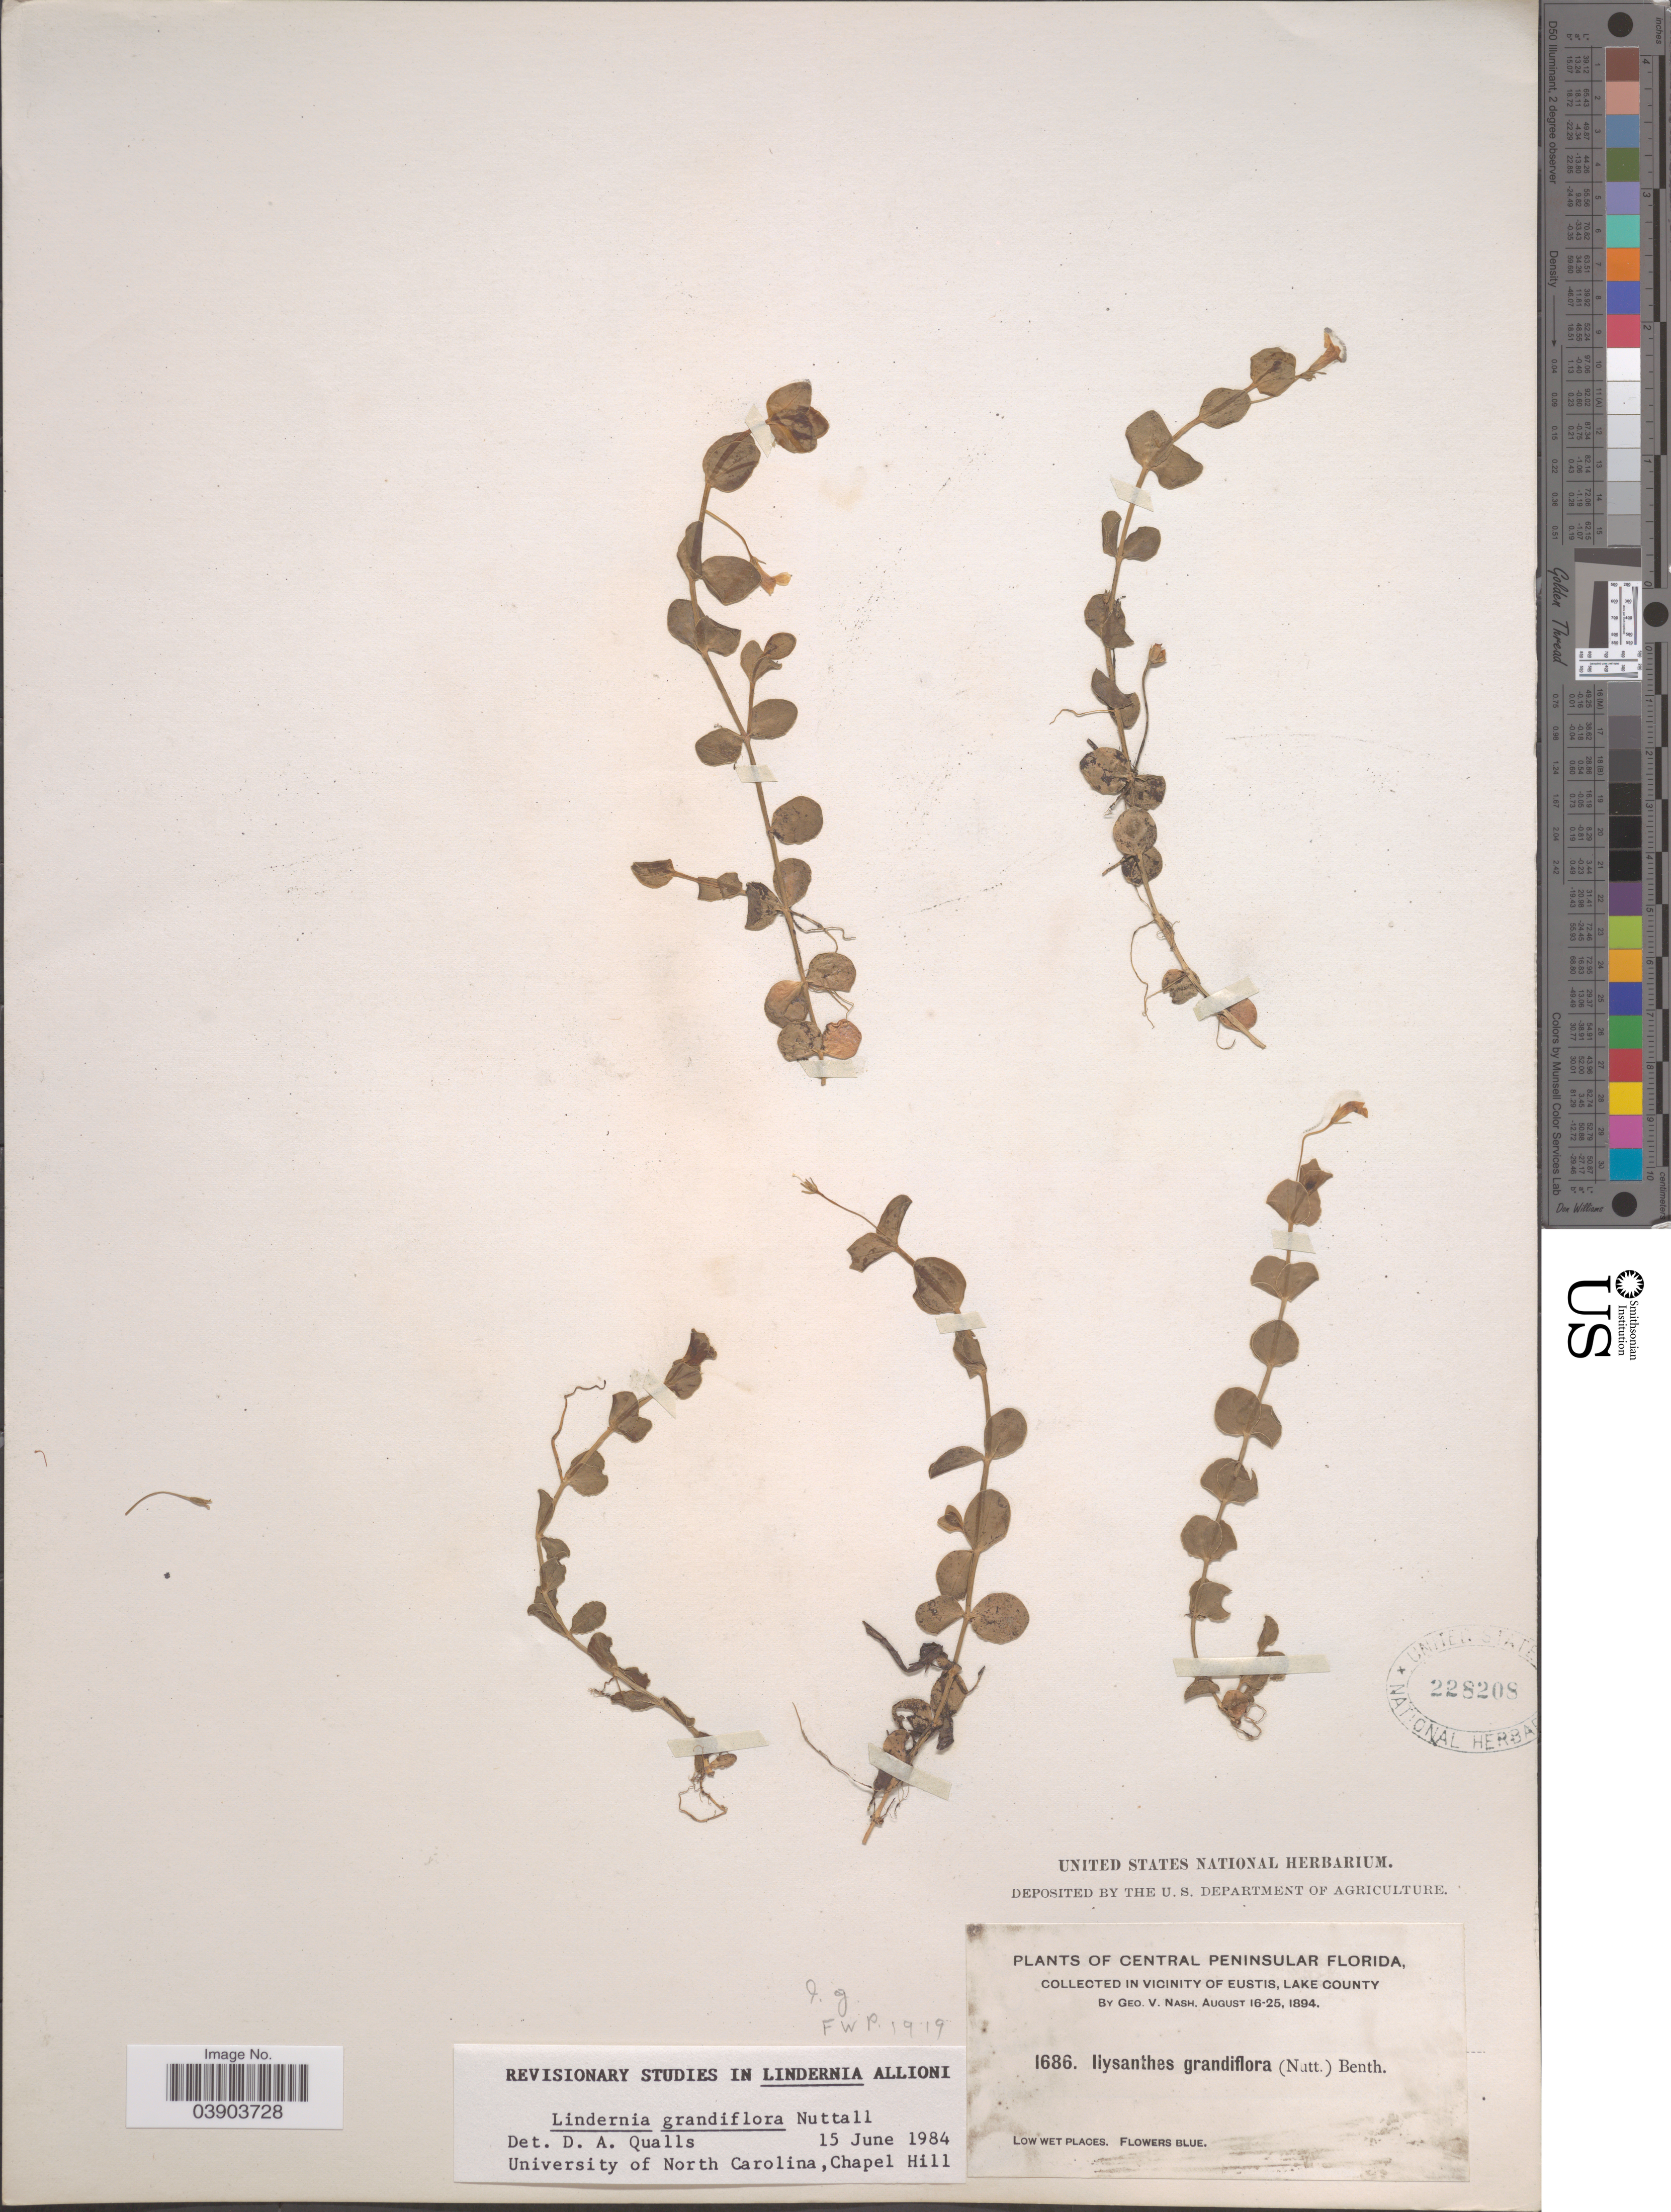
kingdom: Plantae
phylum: Tracheophyta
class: Magnoliopsida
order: Lamiales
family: Linderniaceae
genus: Lindernia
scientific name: Lindernia grandiflora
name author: Nutt.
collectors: G. V. Nash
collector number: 1686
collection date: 1894-08-16/1894-08-25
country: United States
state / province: Florida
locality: Central Peninsular Florida. Vicinity of Eustis, Lake County.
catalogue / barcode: US 228208